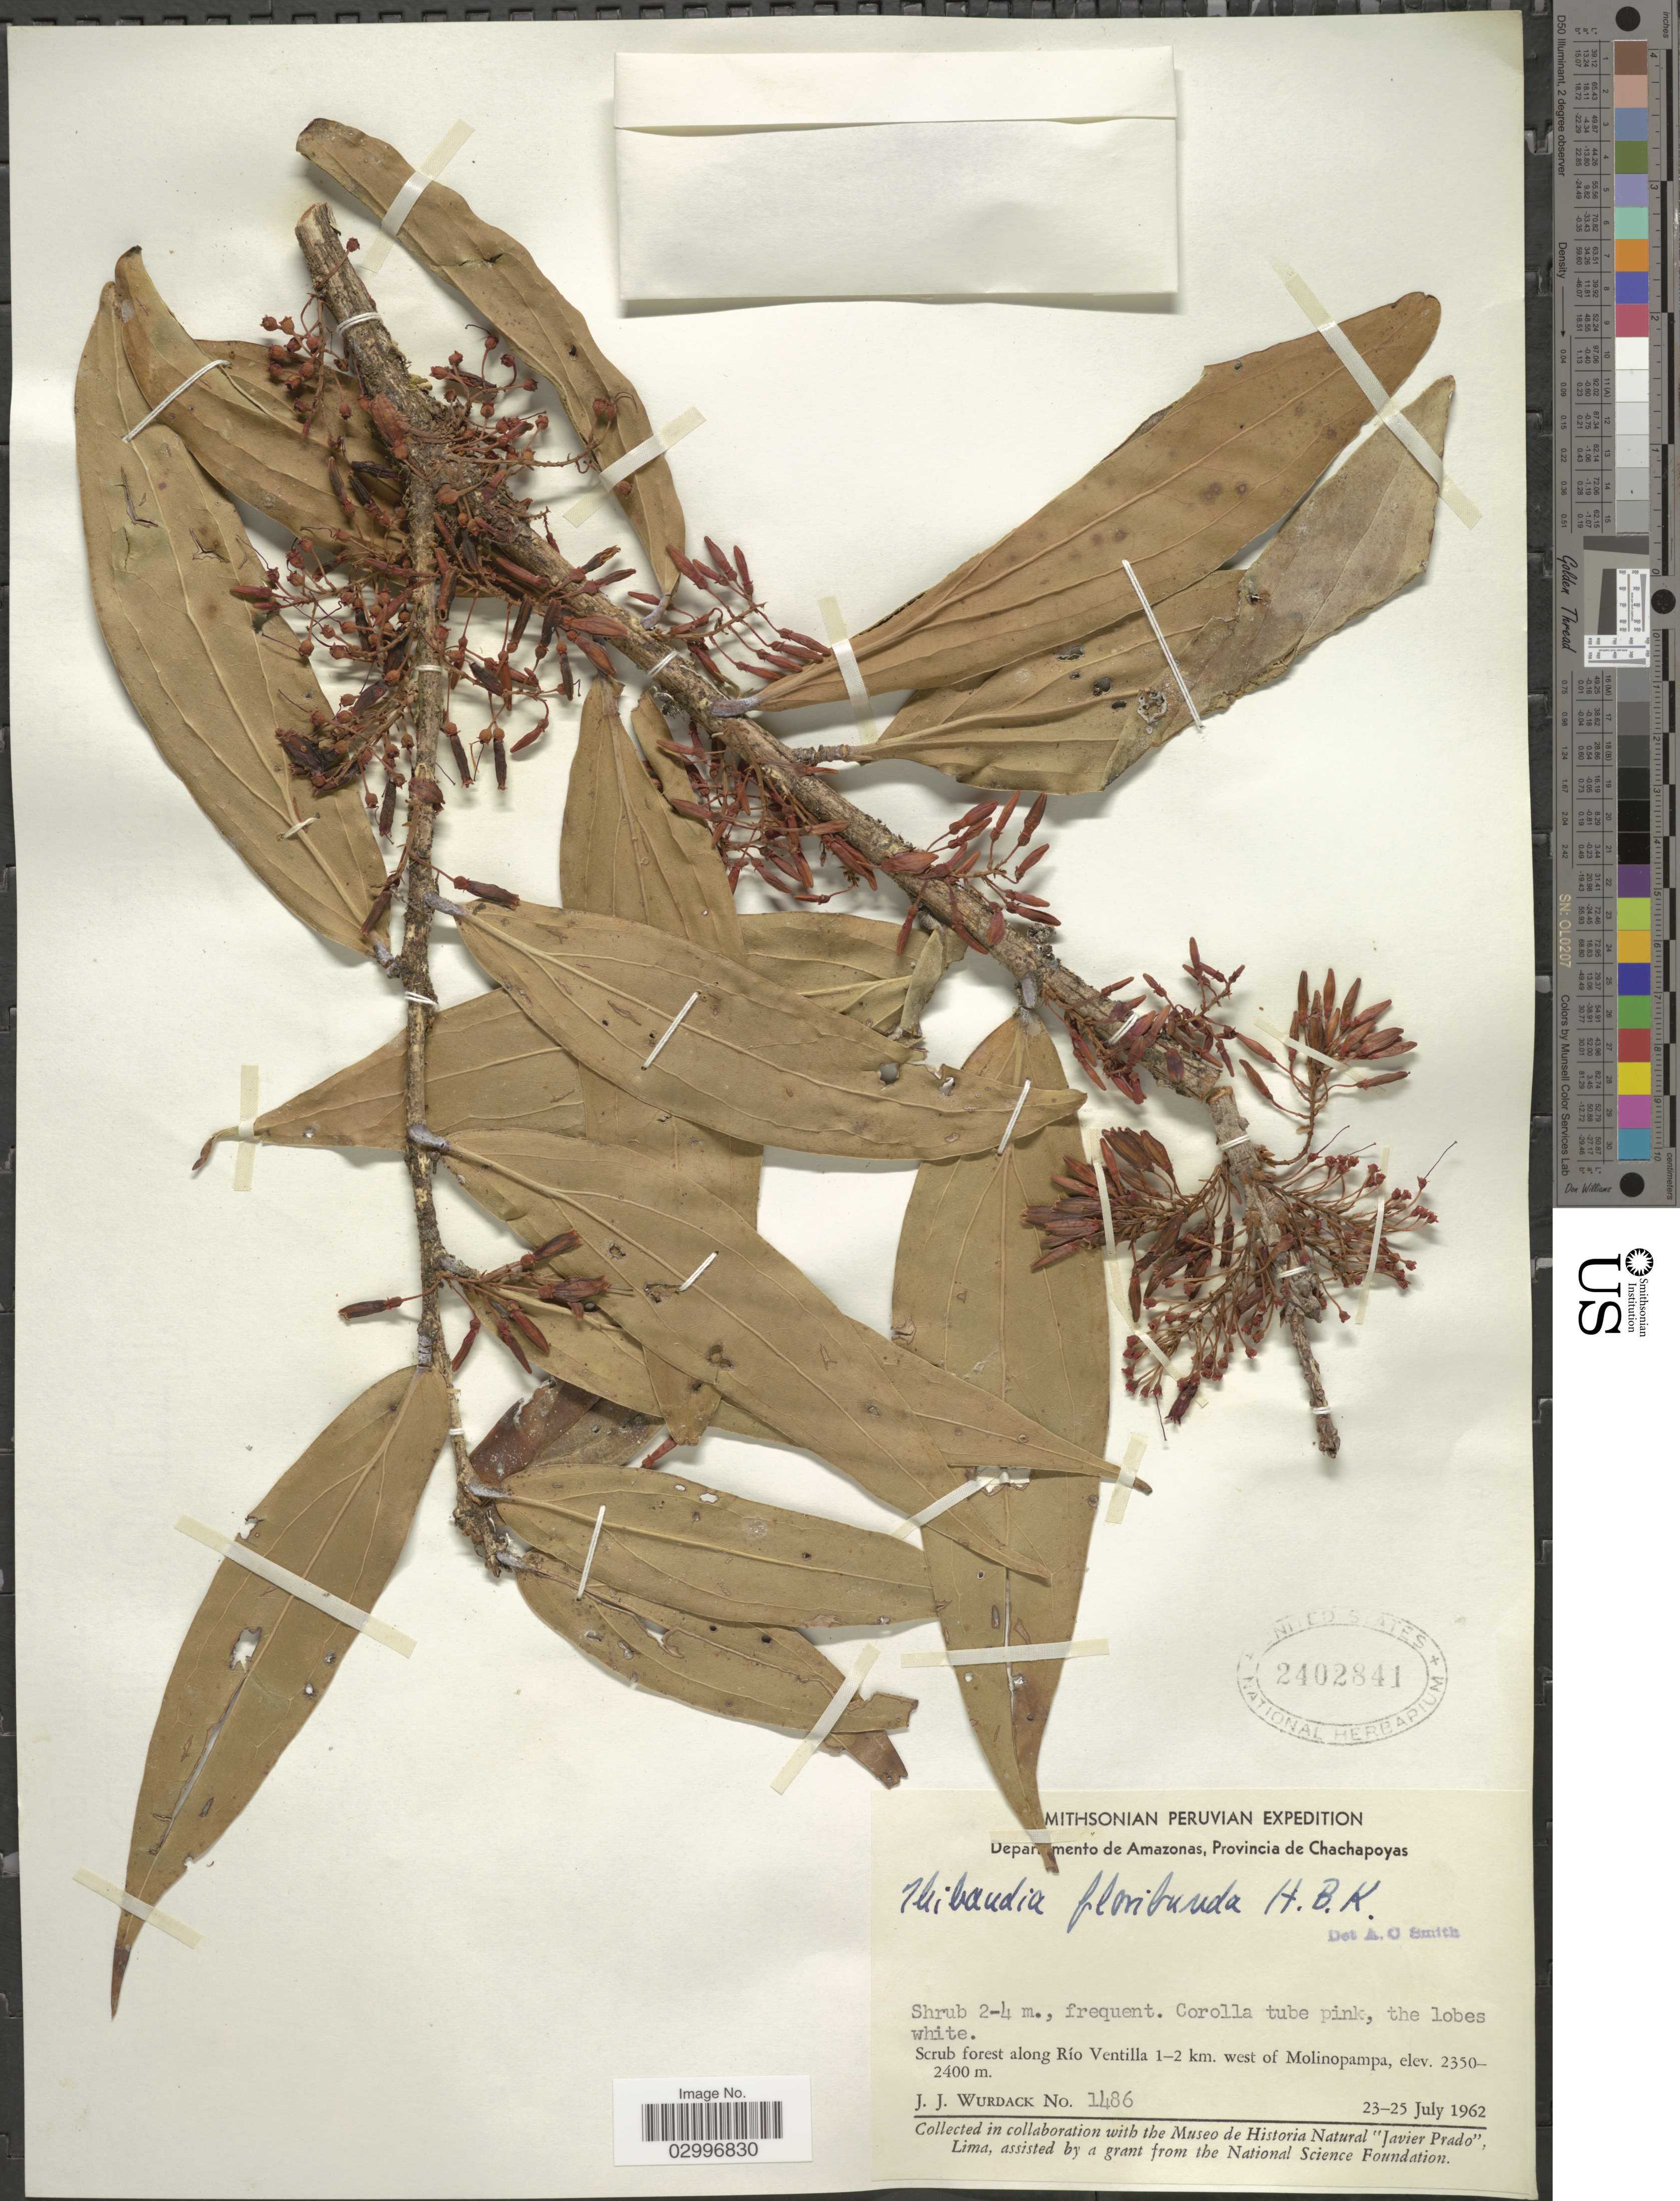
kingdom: Plantae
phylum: Tracheophyta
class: Magnoliopsida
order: Ericales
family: Ericaceae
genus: Thibaudia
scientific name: Thibaudia floribunda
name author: Kunth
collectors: J. J. Wurdack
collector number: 1486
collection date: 1962-07-23/1962-07-25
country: Peru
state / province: Amazonas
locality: Departamento de Amazonas, Provincia de Chachapoyas. Scrub forest along Río Ventilla 1-2 km. west of Molinopampa.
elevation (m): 2350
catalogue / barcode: US 2402841